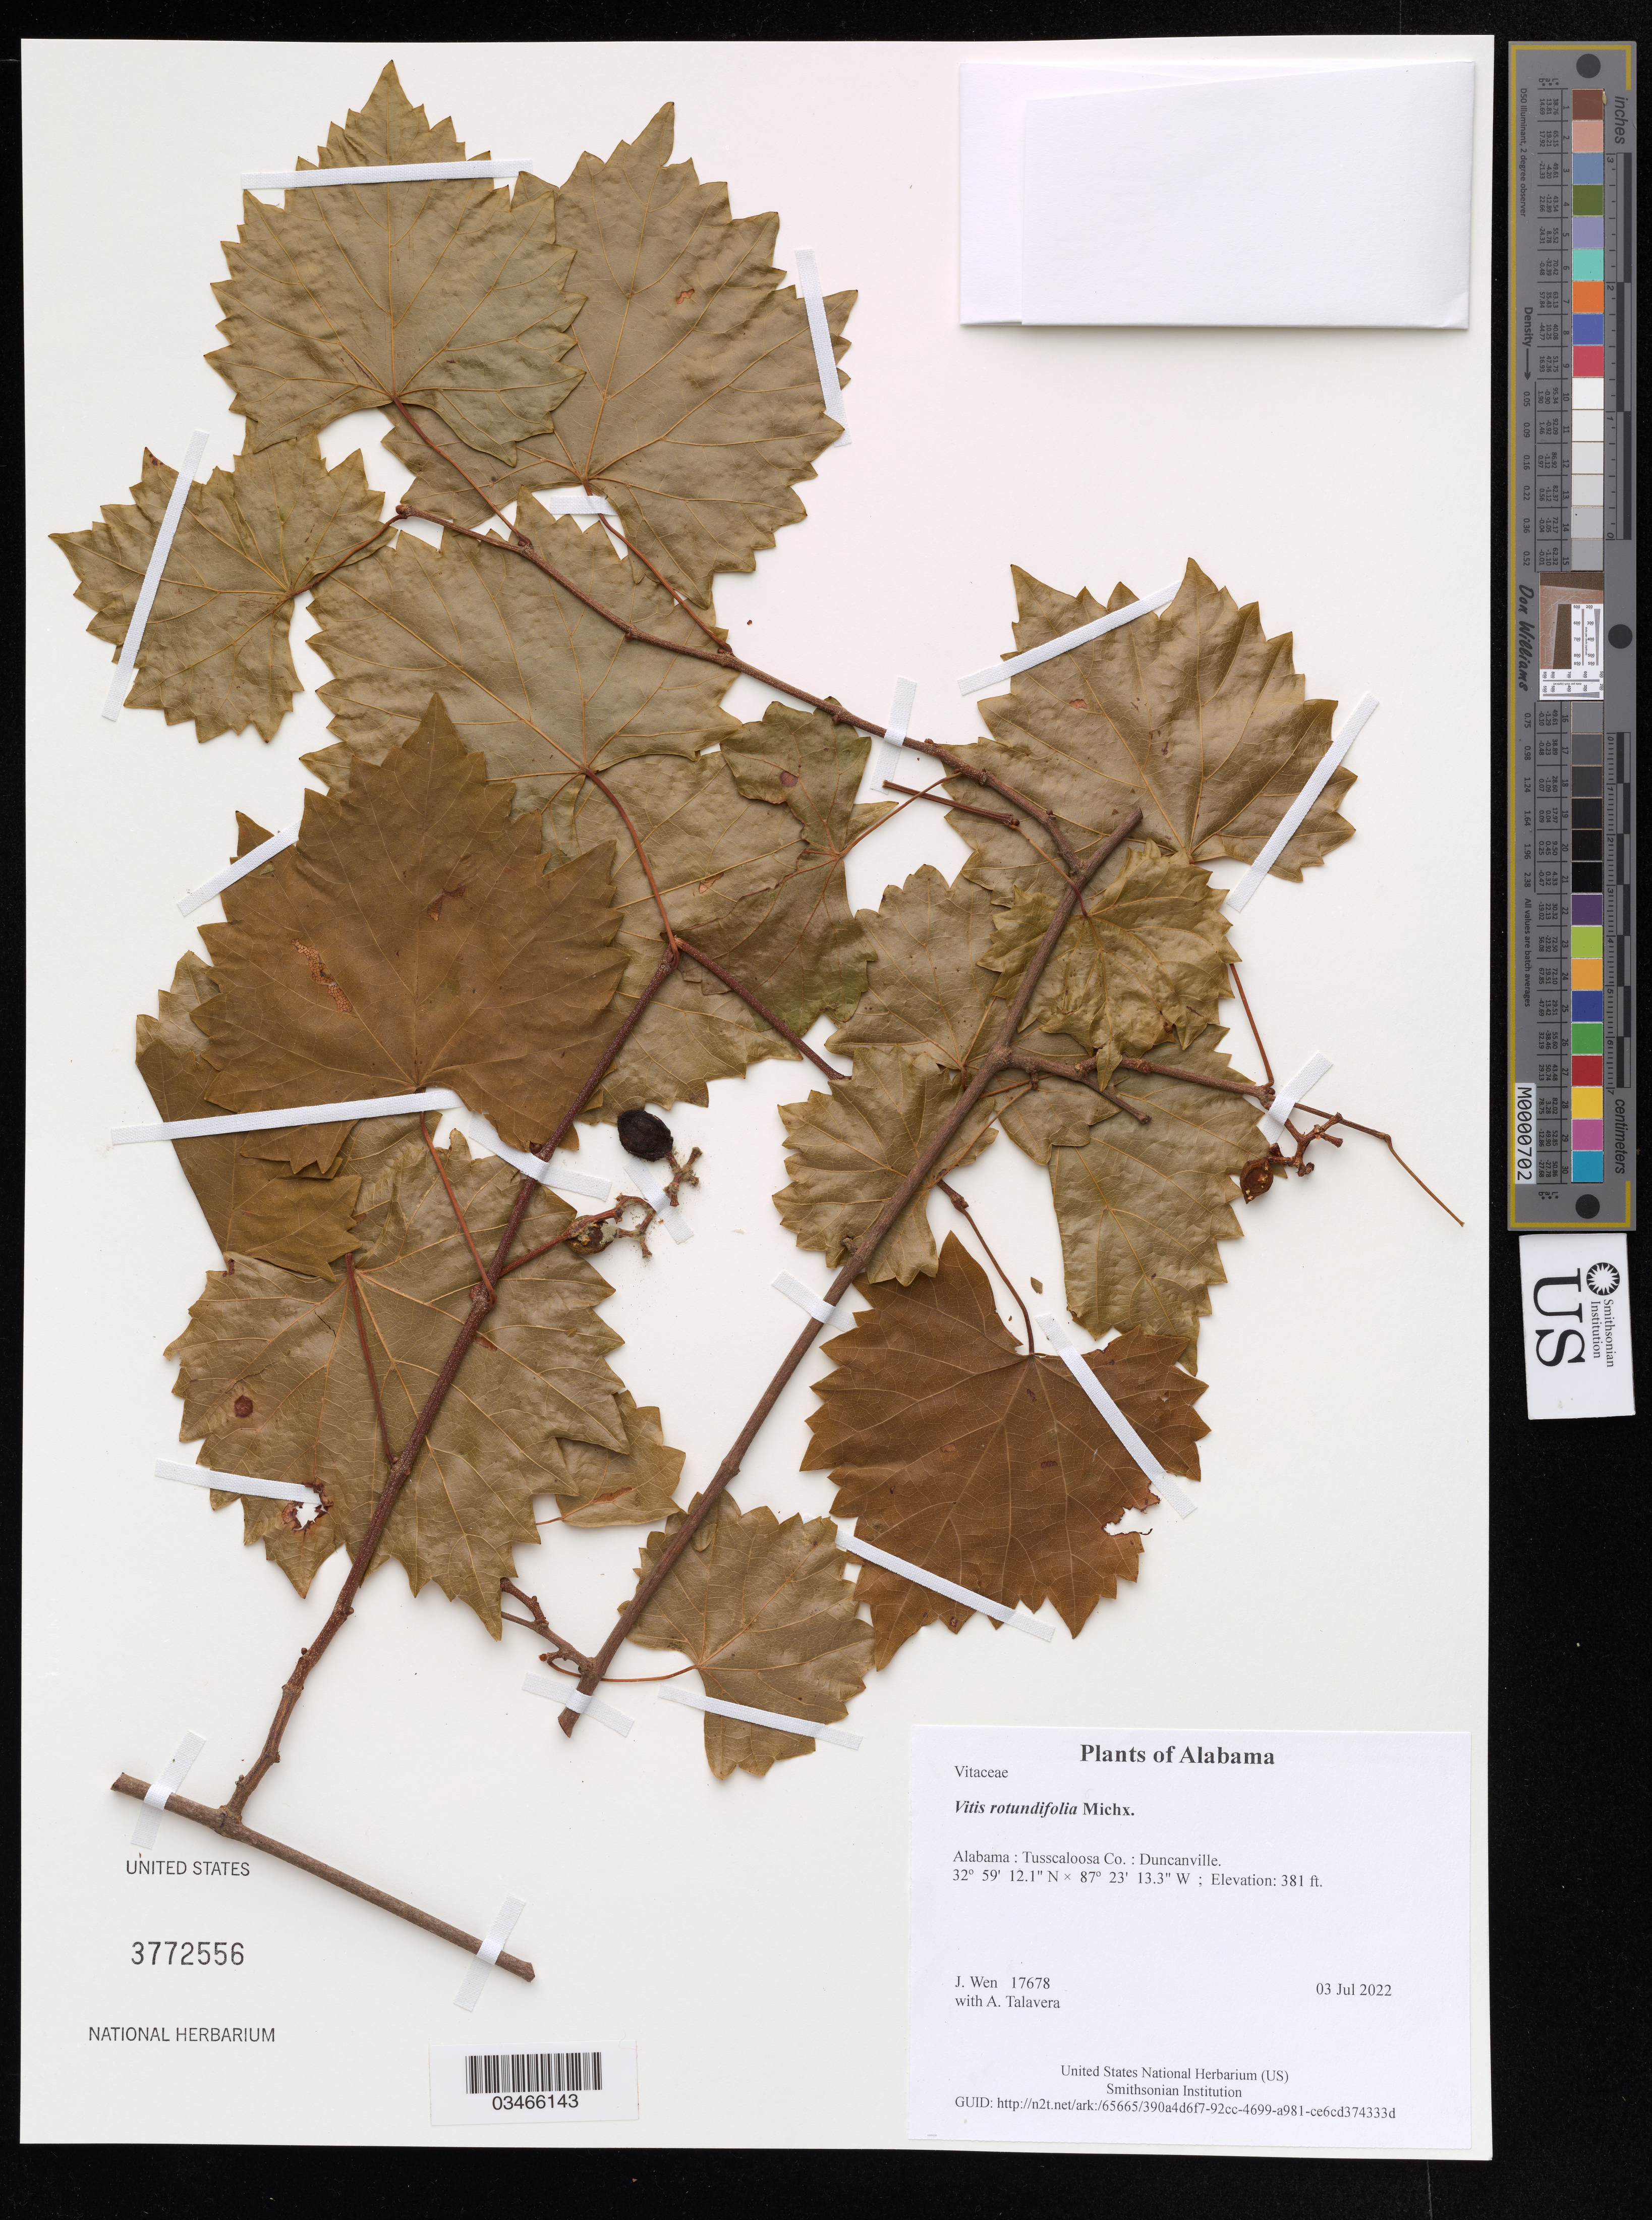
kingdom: Plantae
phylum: Tracheophyta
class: Magnoliopsida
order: Vitales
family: Vitaceae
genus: Vitis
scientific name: Vitis rotundifolia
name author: Michx.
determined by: Wen, Jun, (BOT), Smithsonian Institution - National Museum of Natural History (UNITED STATES)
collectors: J. Wen & A. Talavera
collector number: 17678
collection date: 2022-07-03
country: United States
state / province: Alabama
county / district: Tusscaloosa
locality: Duncanville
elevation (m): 116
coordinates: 32 59.201 N, 87 23.221 W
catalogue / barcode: US 3772556